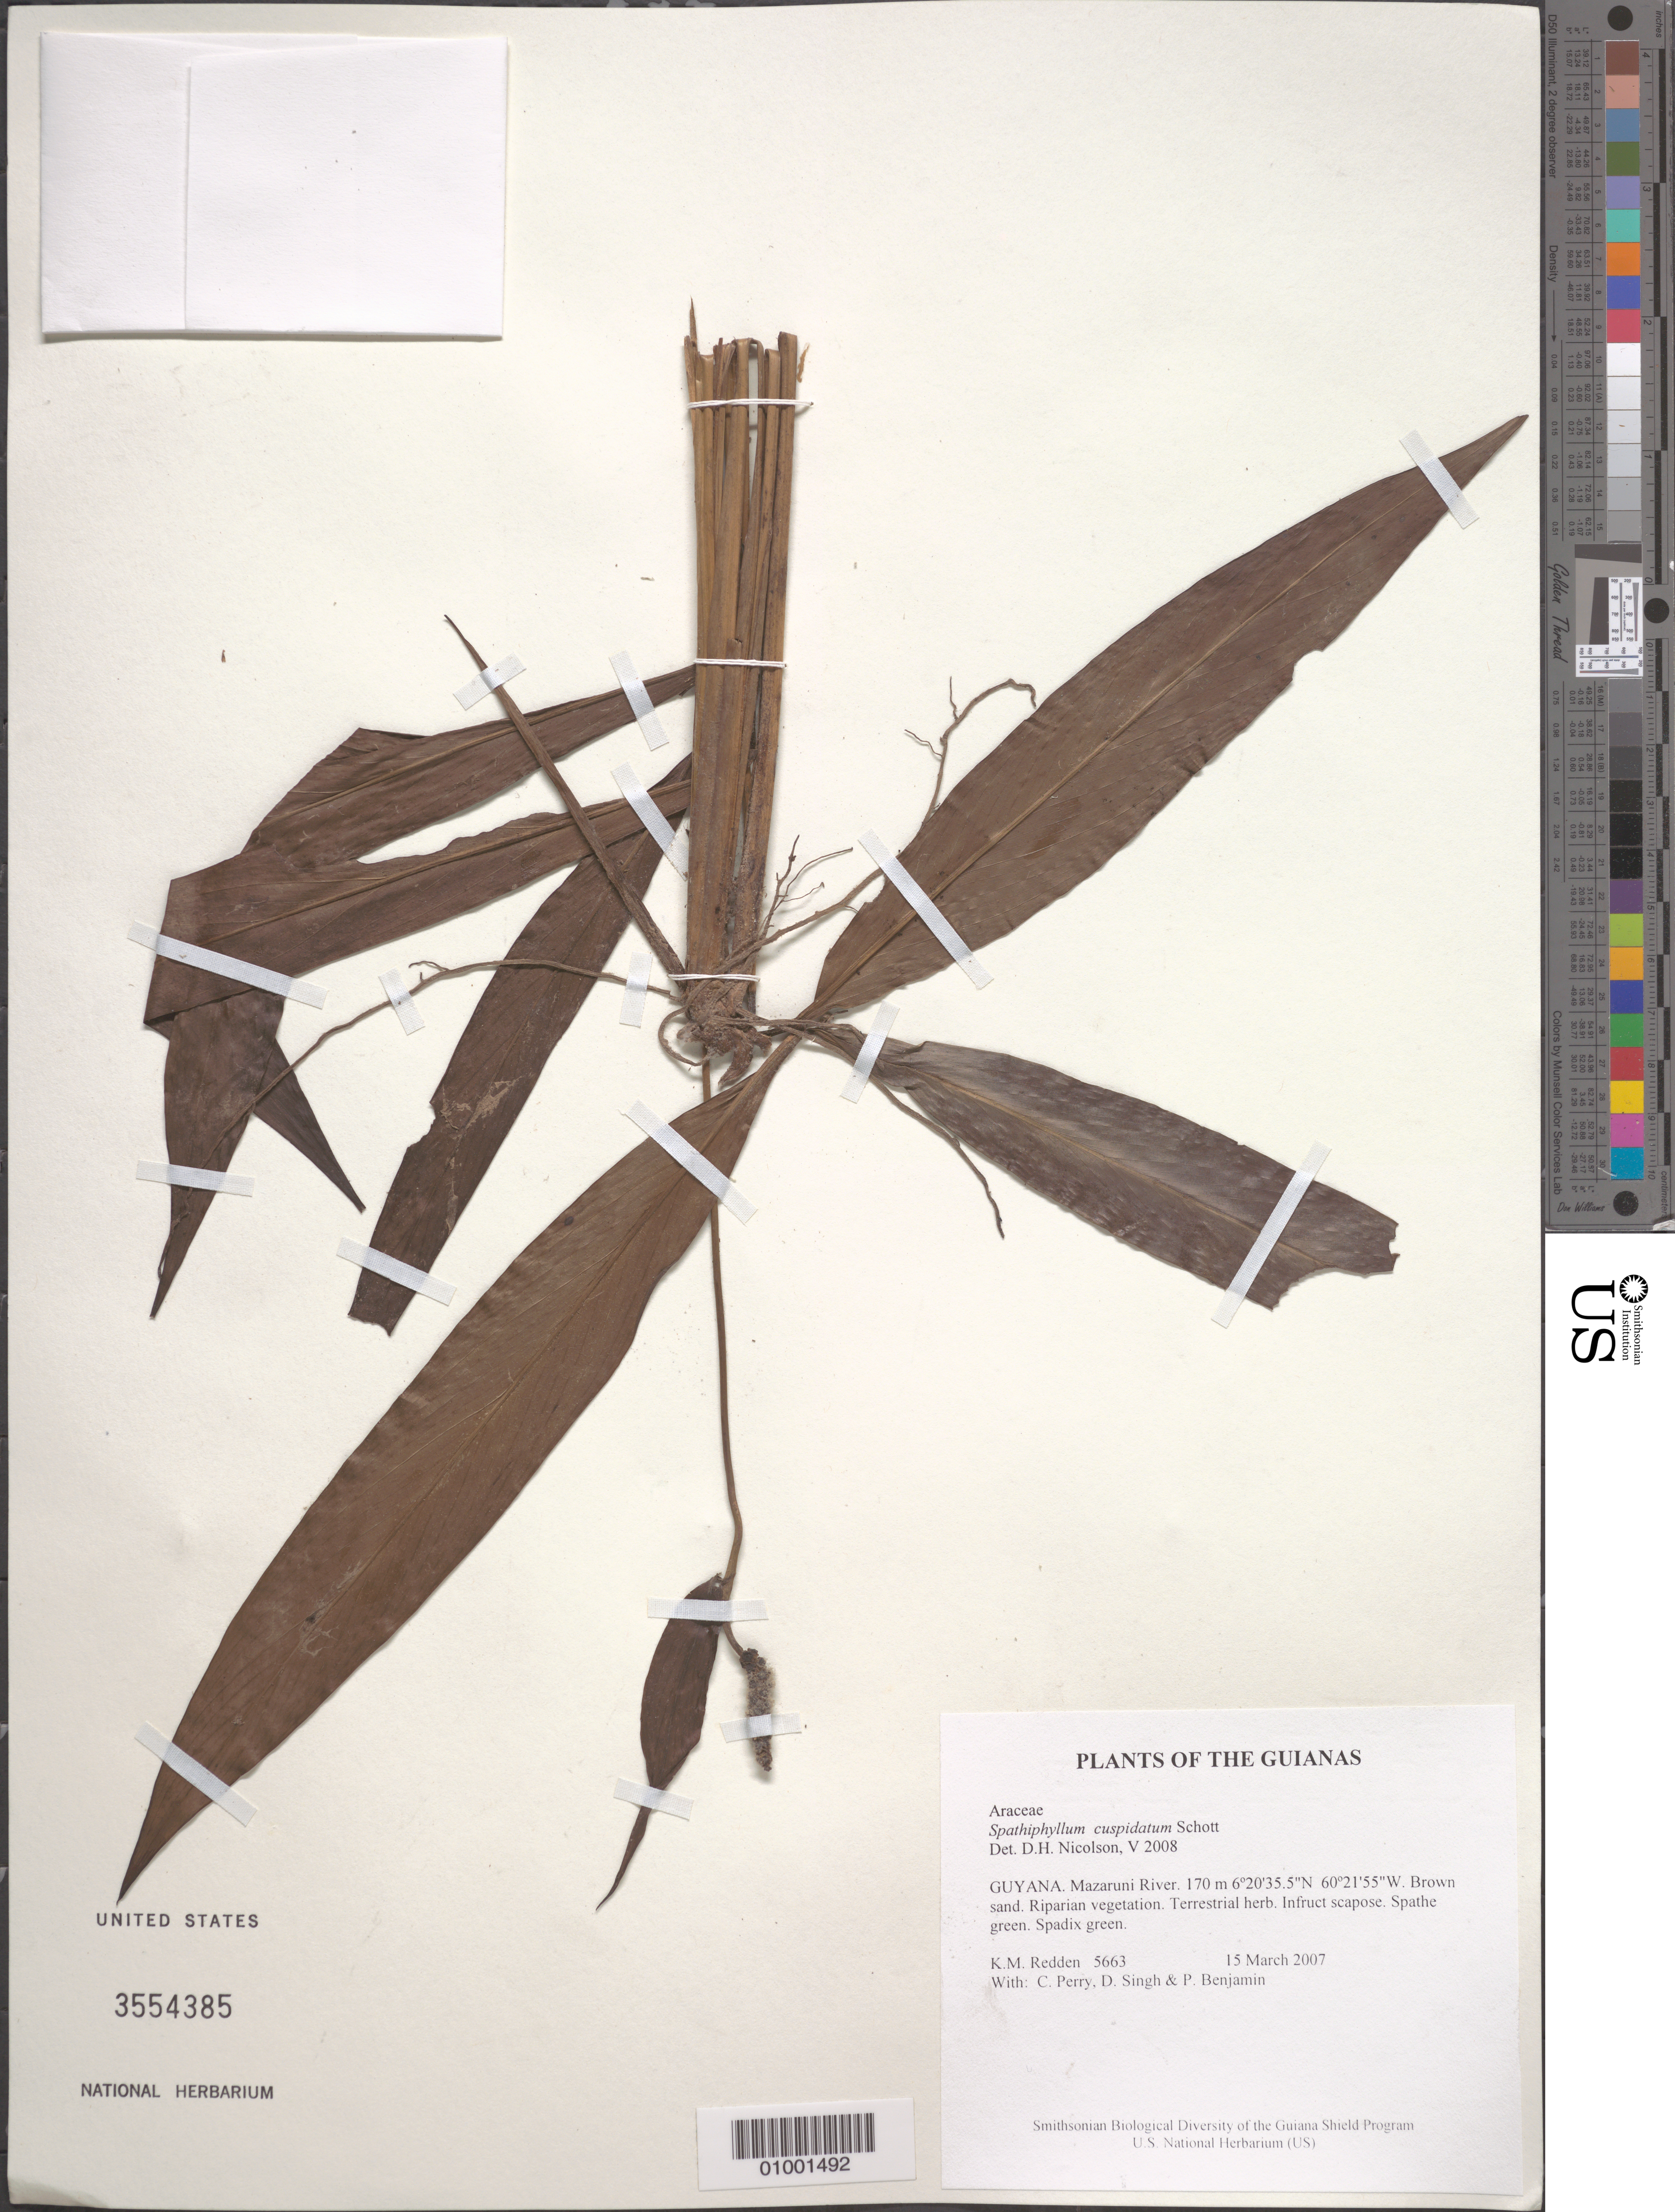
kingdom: Plantae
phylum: Tracheophyta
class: Liliopsida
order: Alismatales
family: Araceae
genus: Spathiphyllum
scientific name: Spathiphyllum cuspidatum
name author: Schott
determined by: Nicolson, Dan H.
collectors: K. M. Redden, C. Perry, D. Singh & P. Benjamin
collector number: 5663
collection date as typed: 15 March 2007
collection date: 2007-03-15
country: Guyana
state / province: Cuyuni-Mazaruni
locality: Mazaruni River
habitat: Brown sand. Riparian vegetation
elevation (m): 170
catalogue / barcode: US 3554385